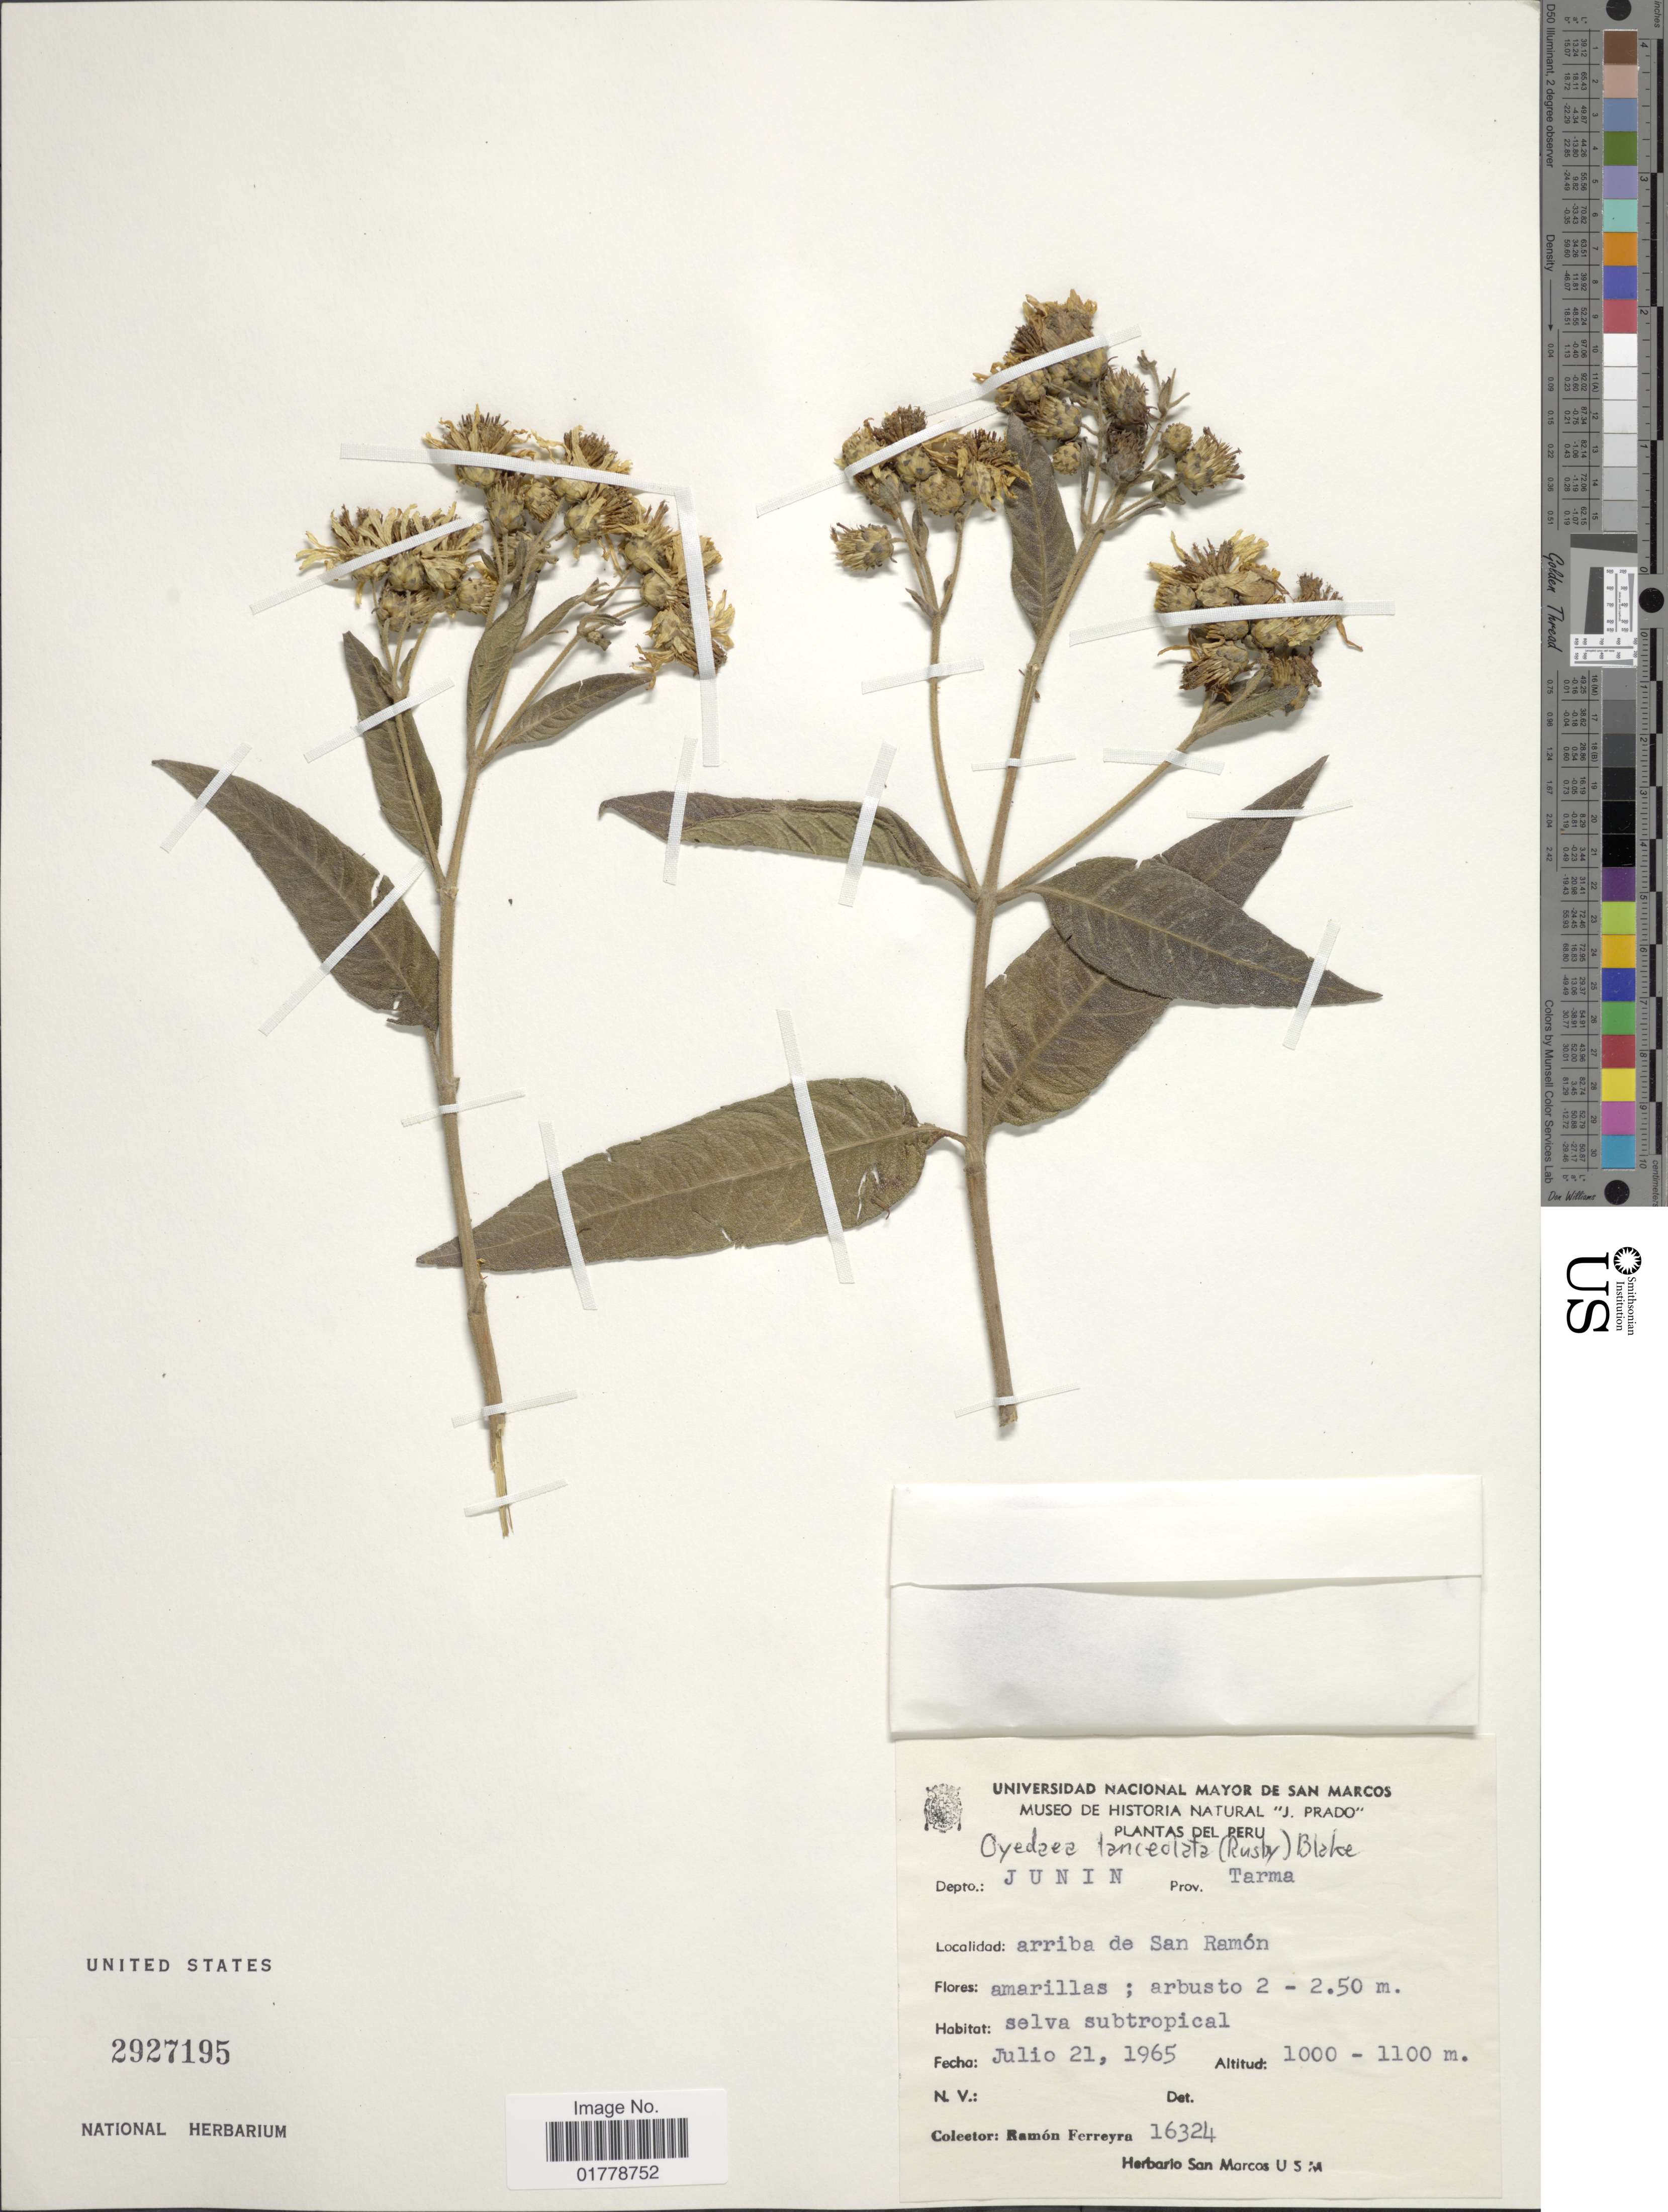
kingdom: Plantae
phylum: Tracheophyta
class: Magnoliopsida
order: Asterales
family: Asteraceae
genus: Oyedaea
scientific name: Oyedaea lanceolata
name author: (Rusby) S.F. Blake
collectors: R. A. Ferreyra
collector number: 16324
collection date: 1965-07-21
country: Peru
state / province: Junín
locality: Depto.: Junin. Prov. Tarma. Arriba de San Ramón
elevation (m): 1000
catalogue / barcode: US 2927195